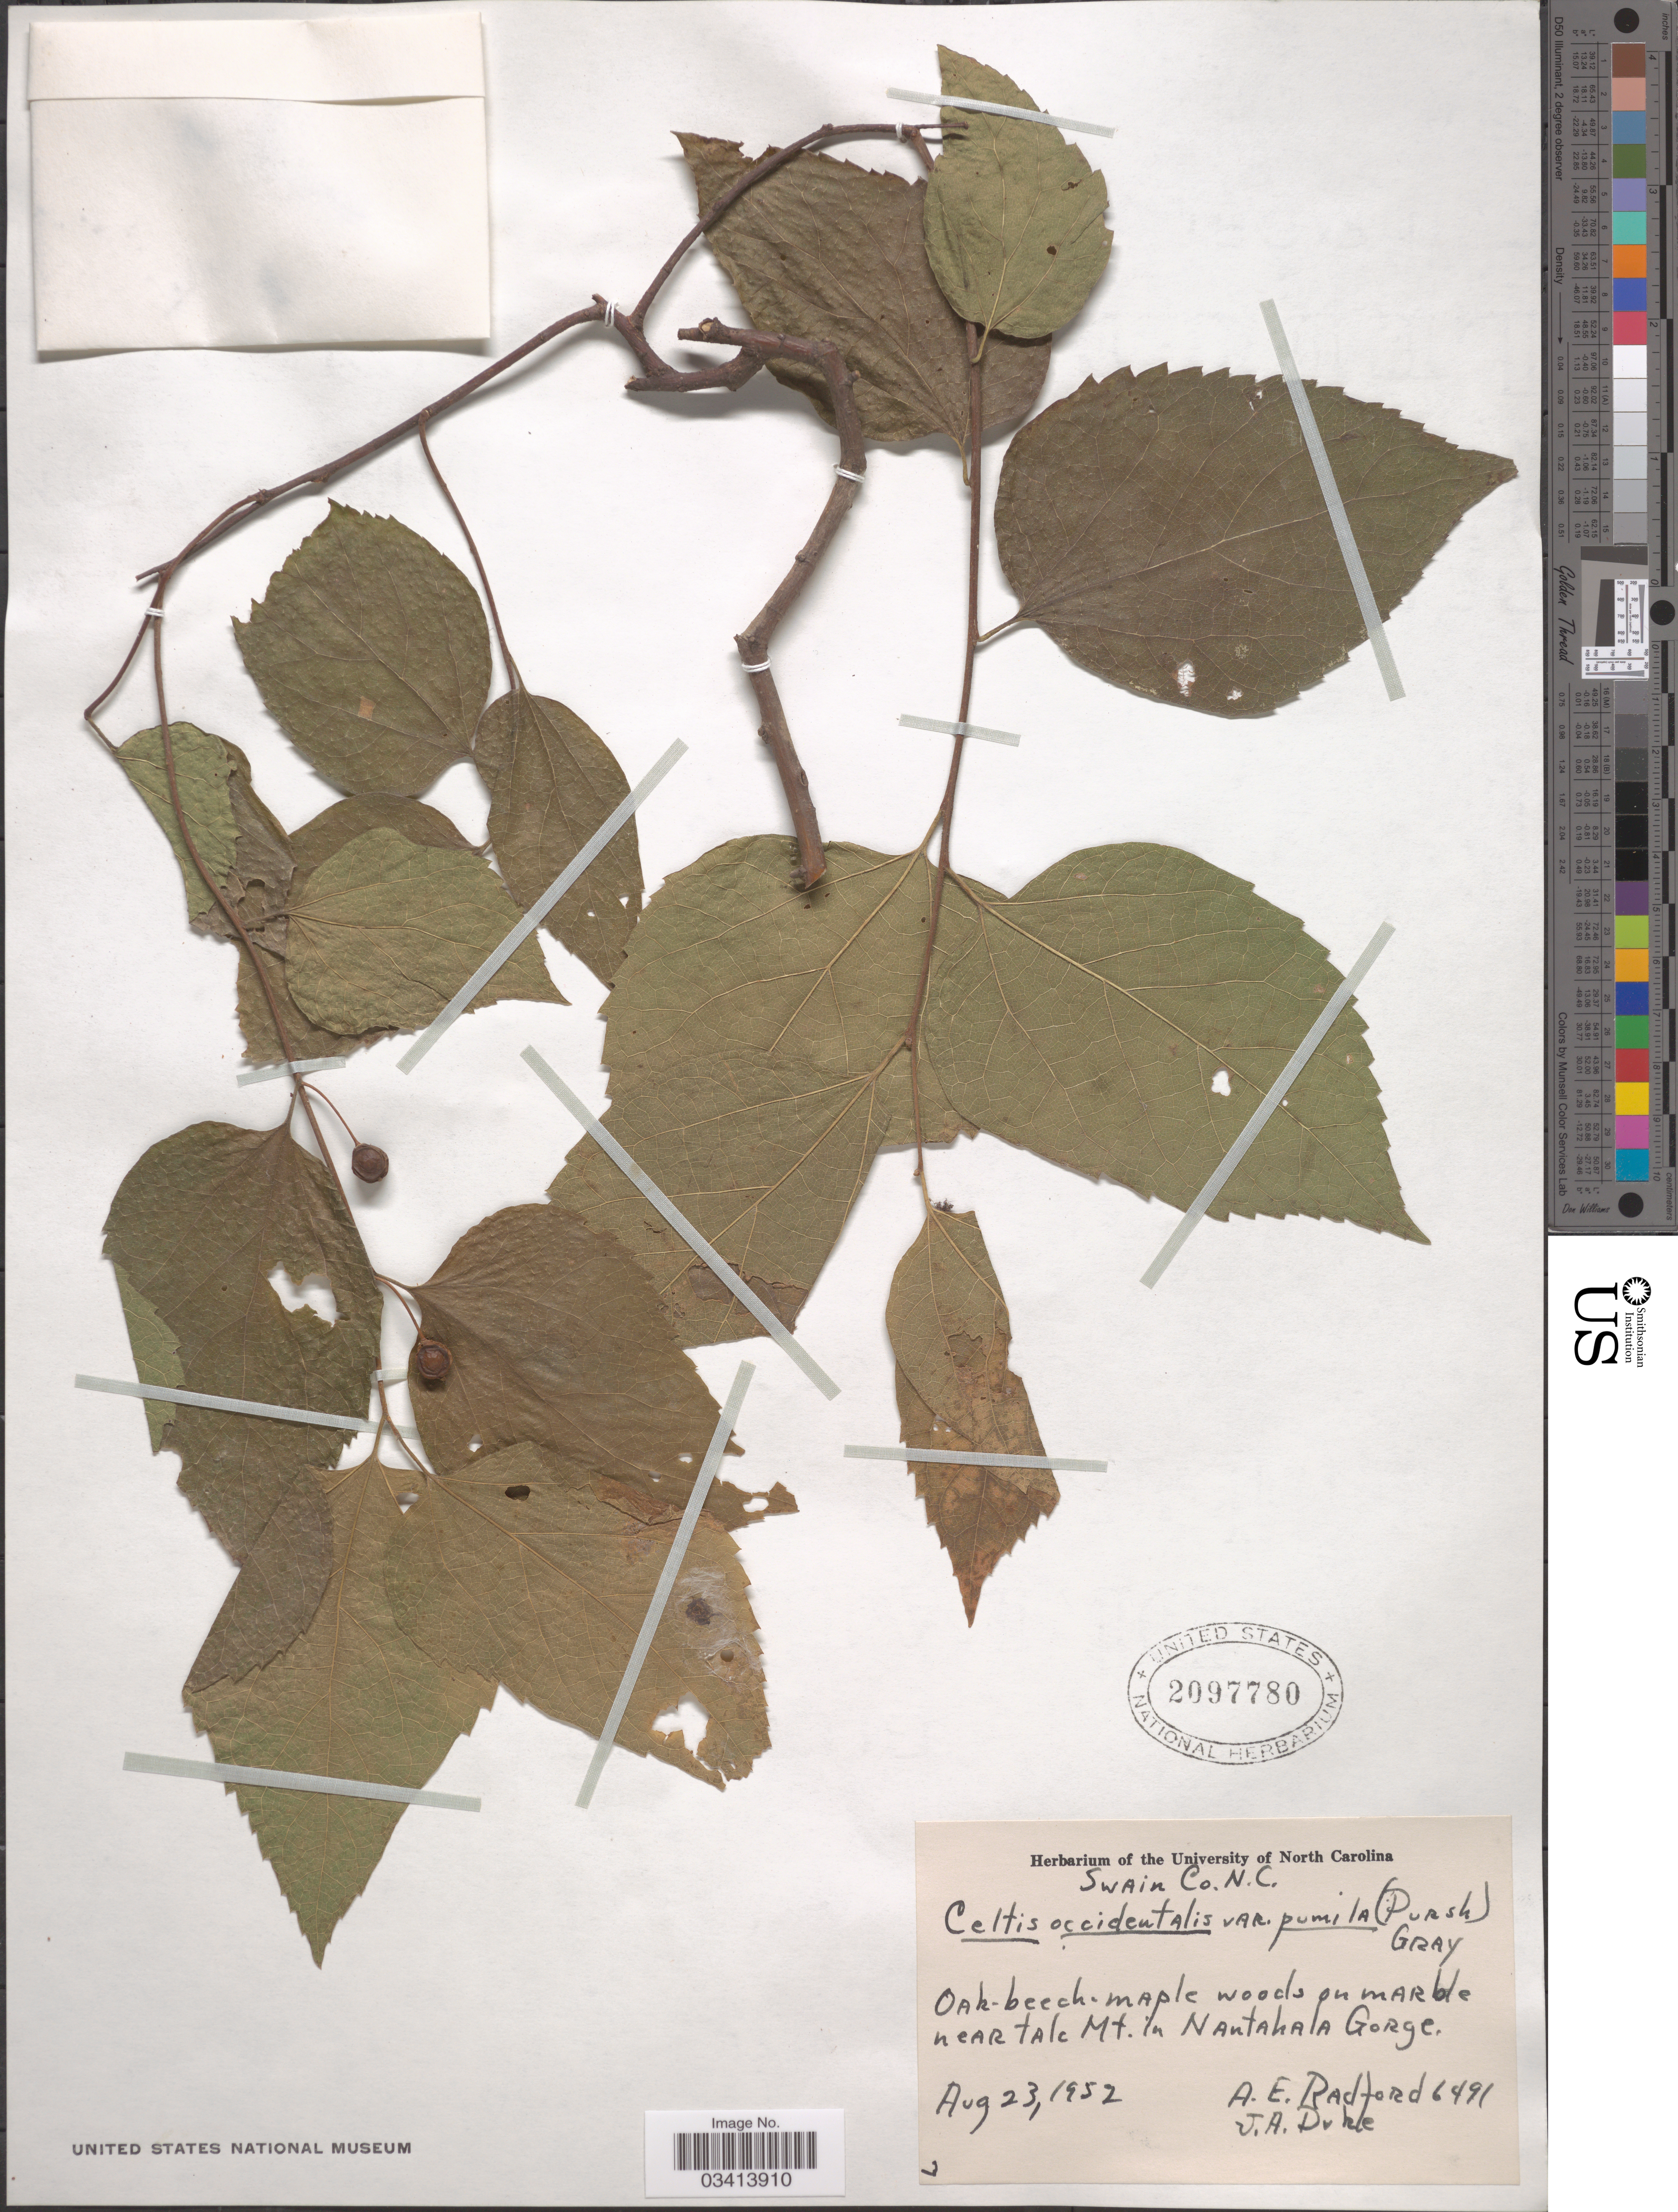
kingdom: Plantae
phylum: Tracheophyta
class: Magnoliopsida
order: Rosales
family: Cannabaceae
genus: Celtis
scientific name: Celtis occidentalis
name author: L.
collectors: A. E. Radford & J. A. Duke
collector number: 6491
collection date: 1952-08-23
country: United States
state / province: North Carolina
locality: Swain Co. On marble near Tale Mt. in Nantahala Gorge.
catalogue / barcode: US 2097780